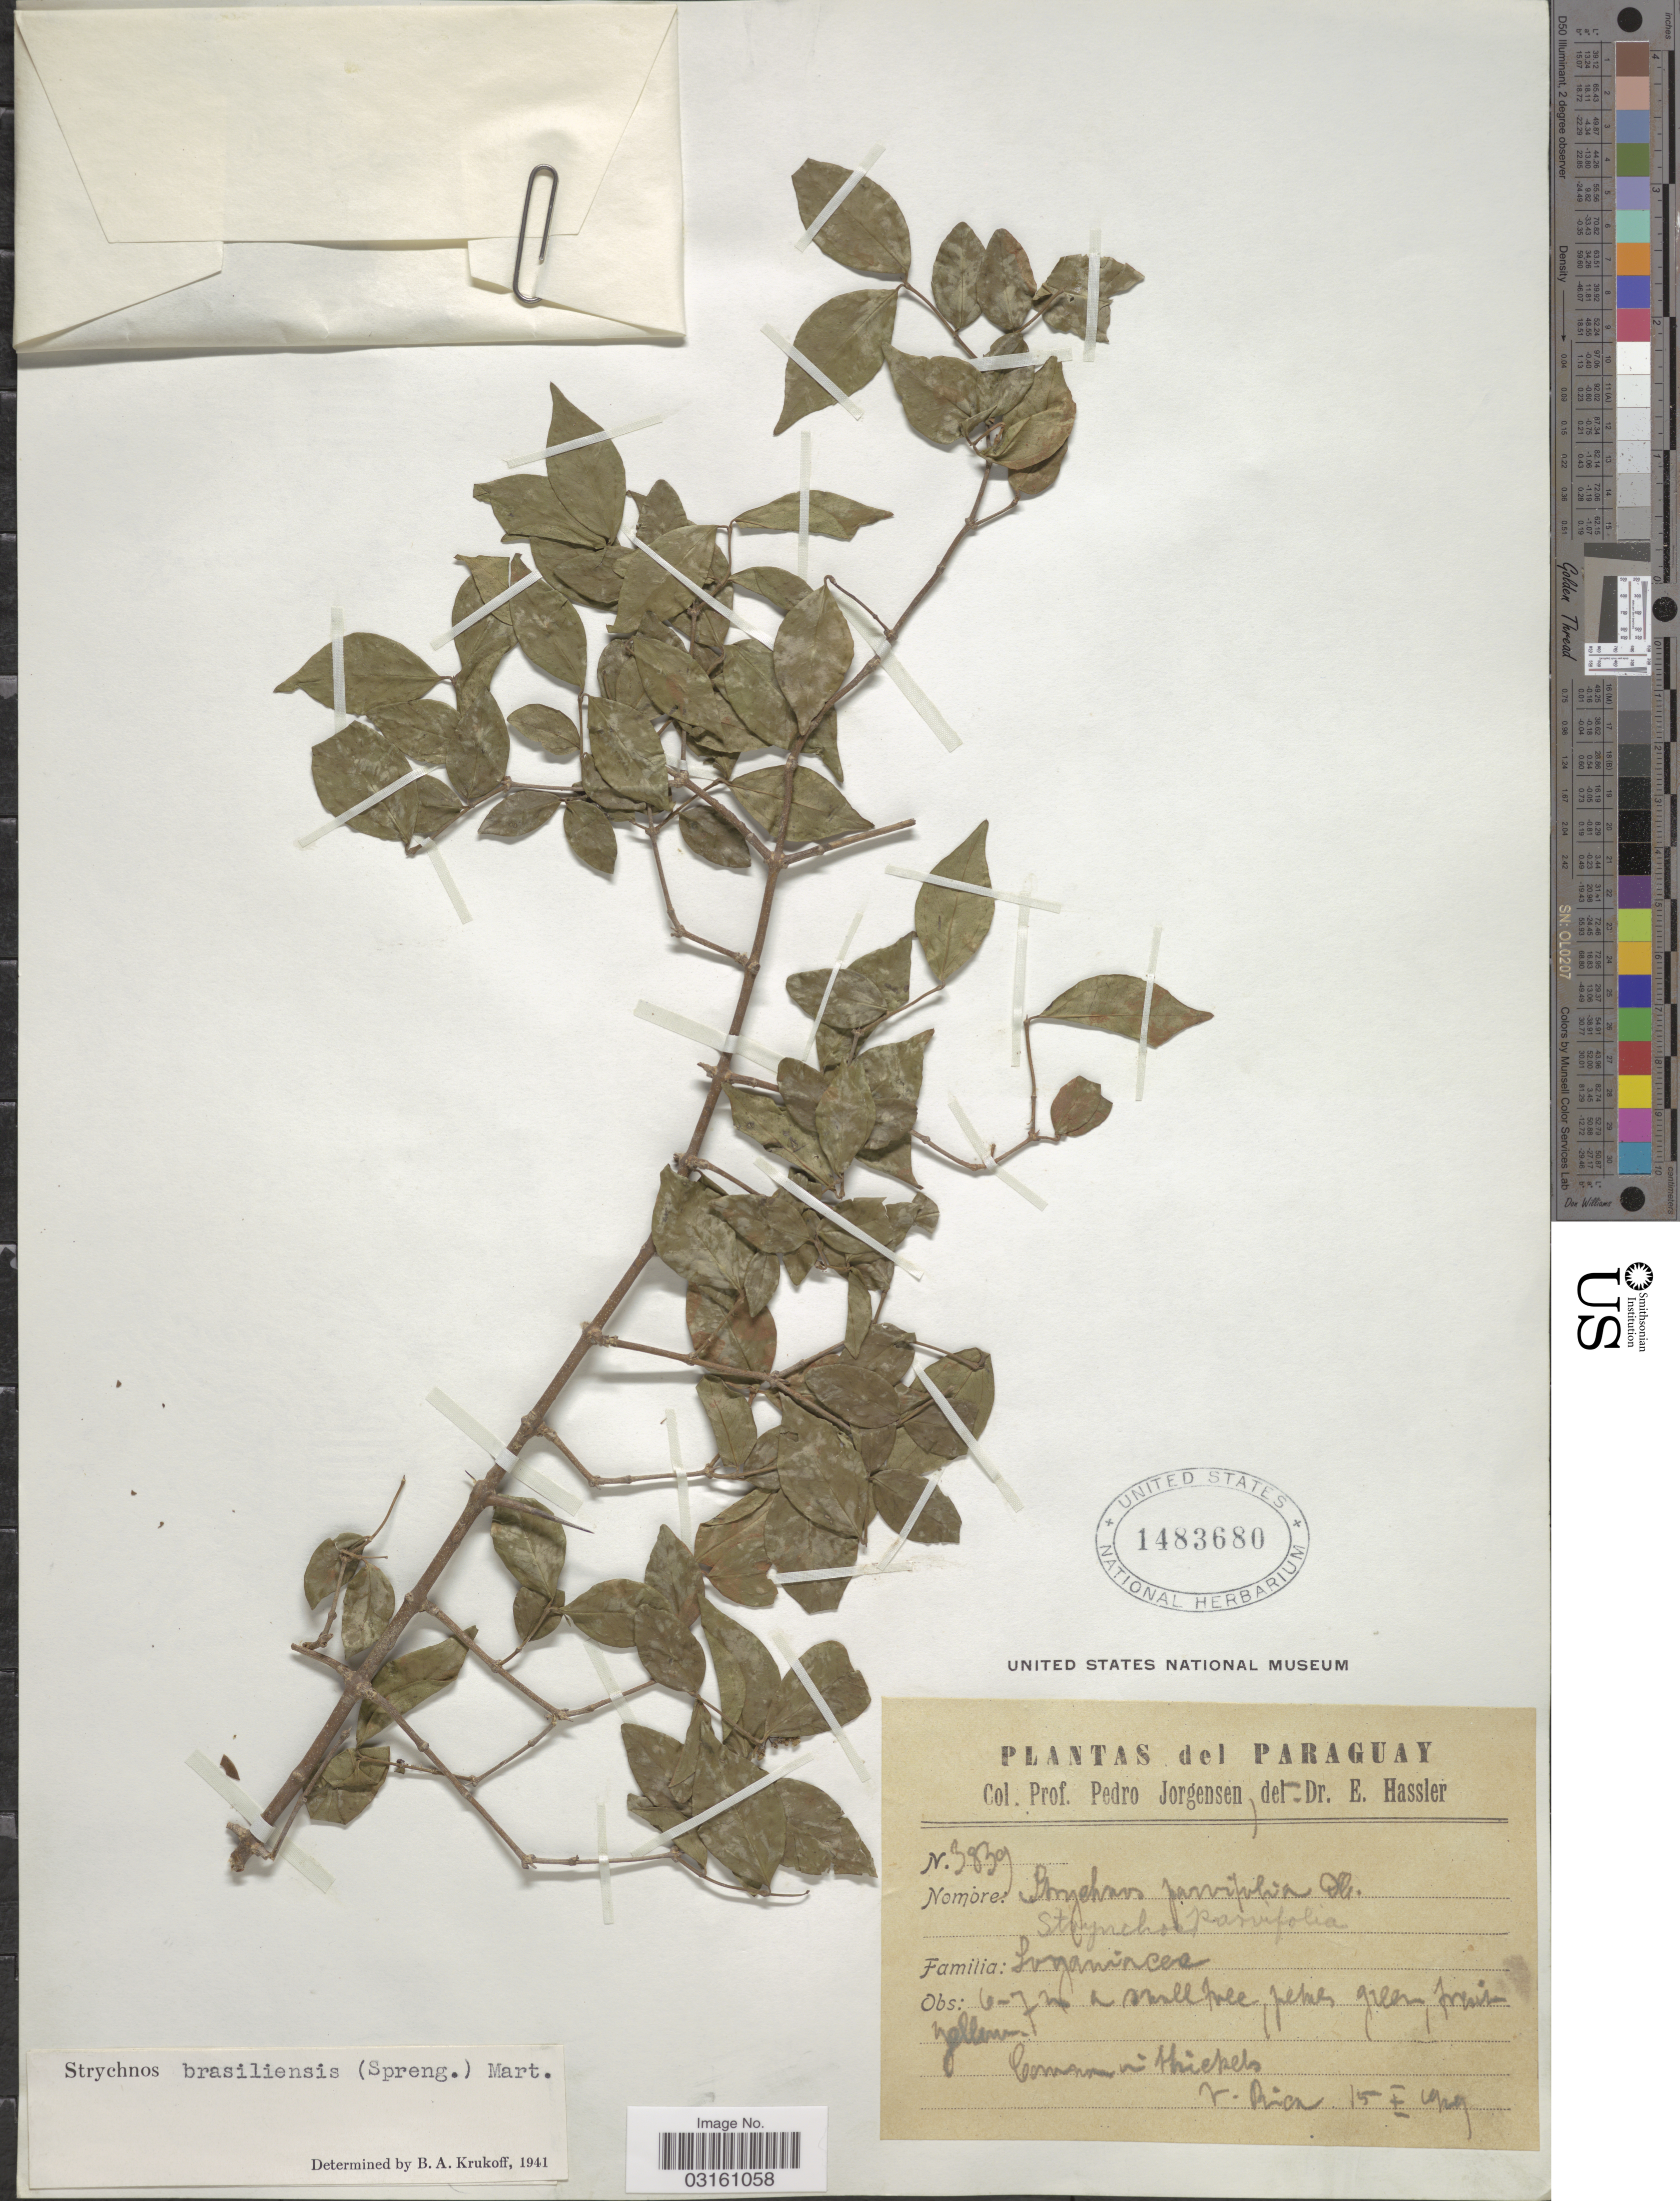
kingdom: Plantae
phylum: Tracheophyta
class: Magnoliopsida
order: Gentianales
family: Loganiaceae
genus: Strychnos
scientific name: Strychnos brasiliensis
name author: (Spreng.) Mart.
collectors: P. Jörgensen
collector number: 3839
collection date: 1929-10-15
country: Paraguay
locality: V. Rica.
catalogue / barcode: US 1483680